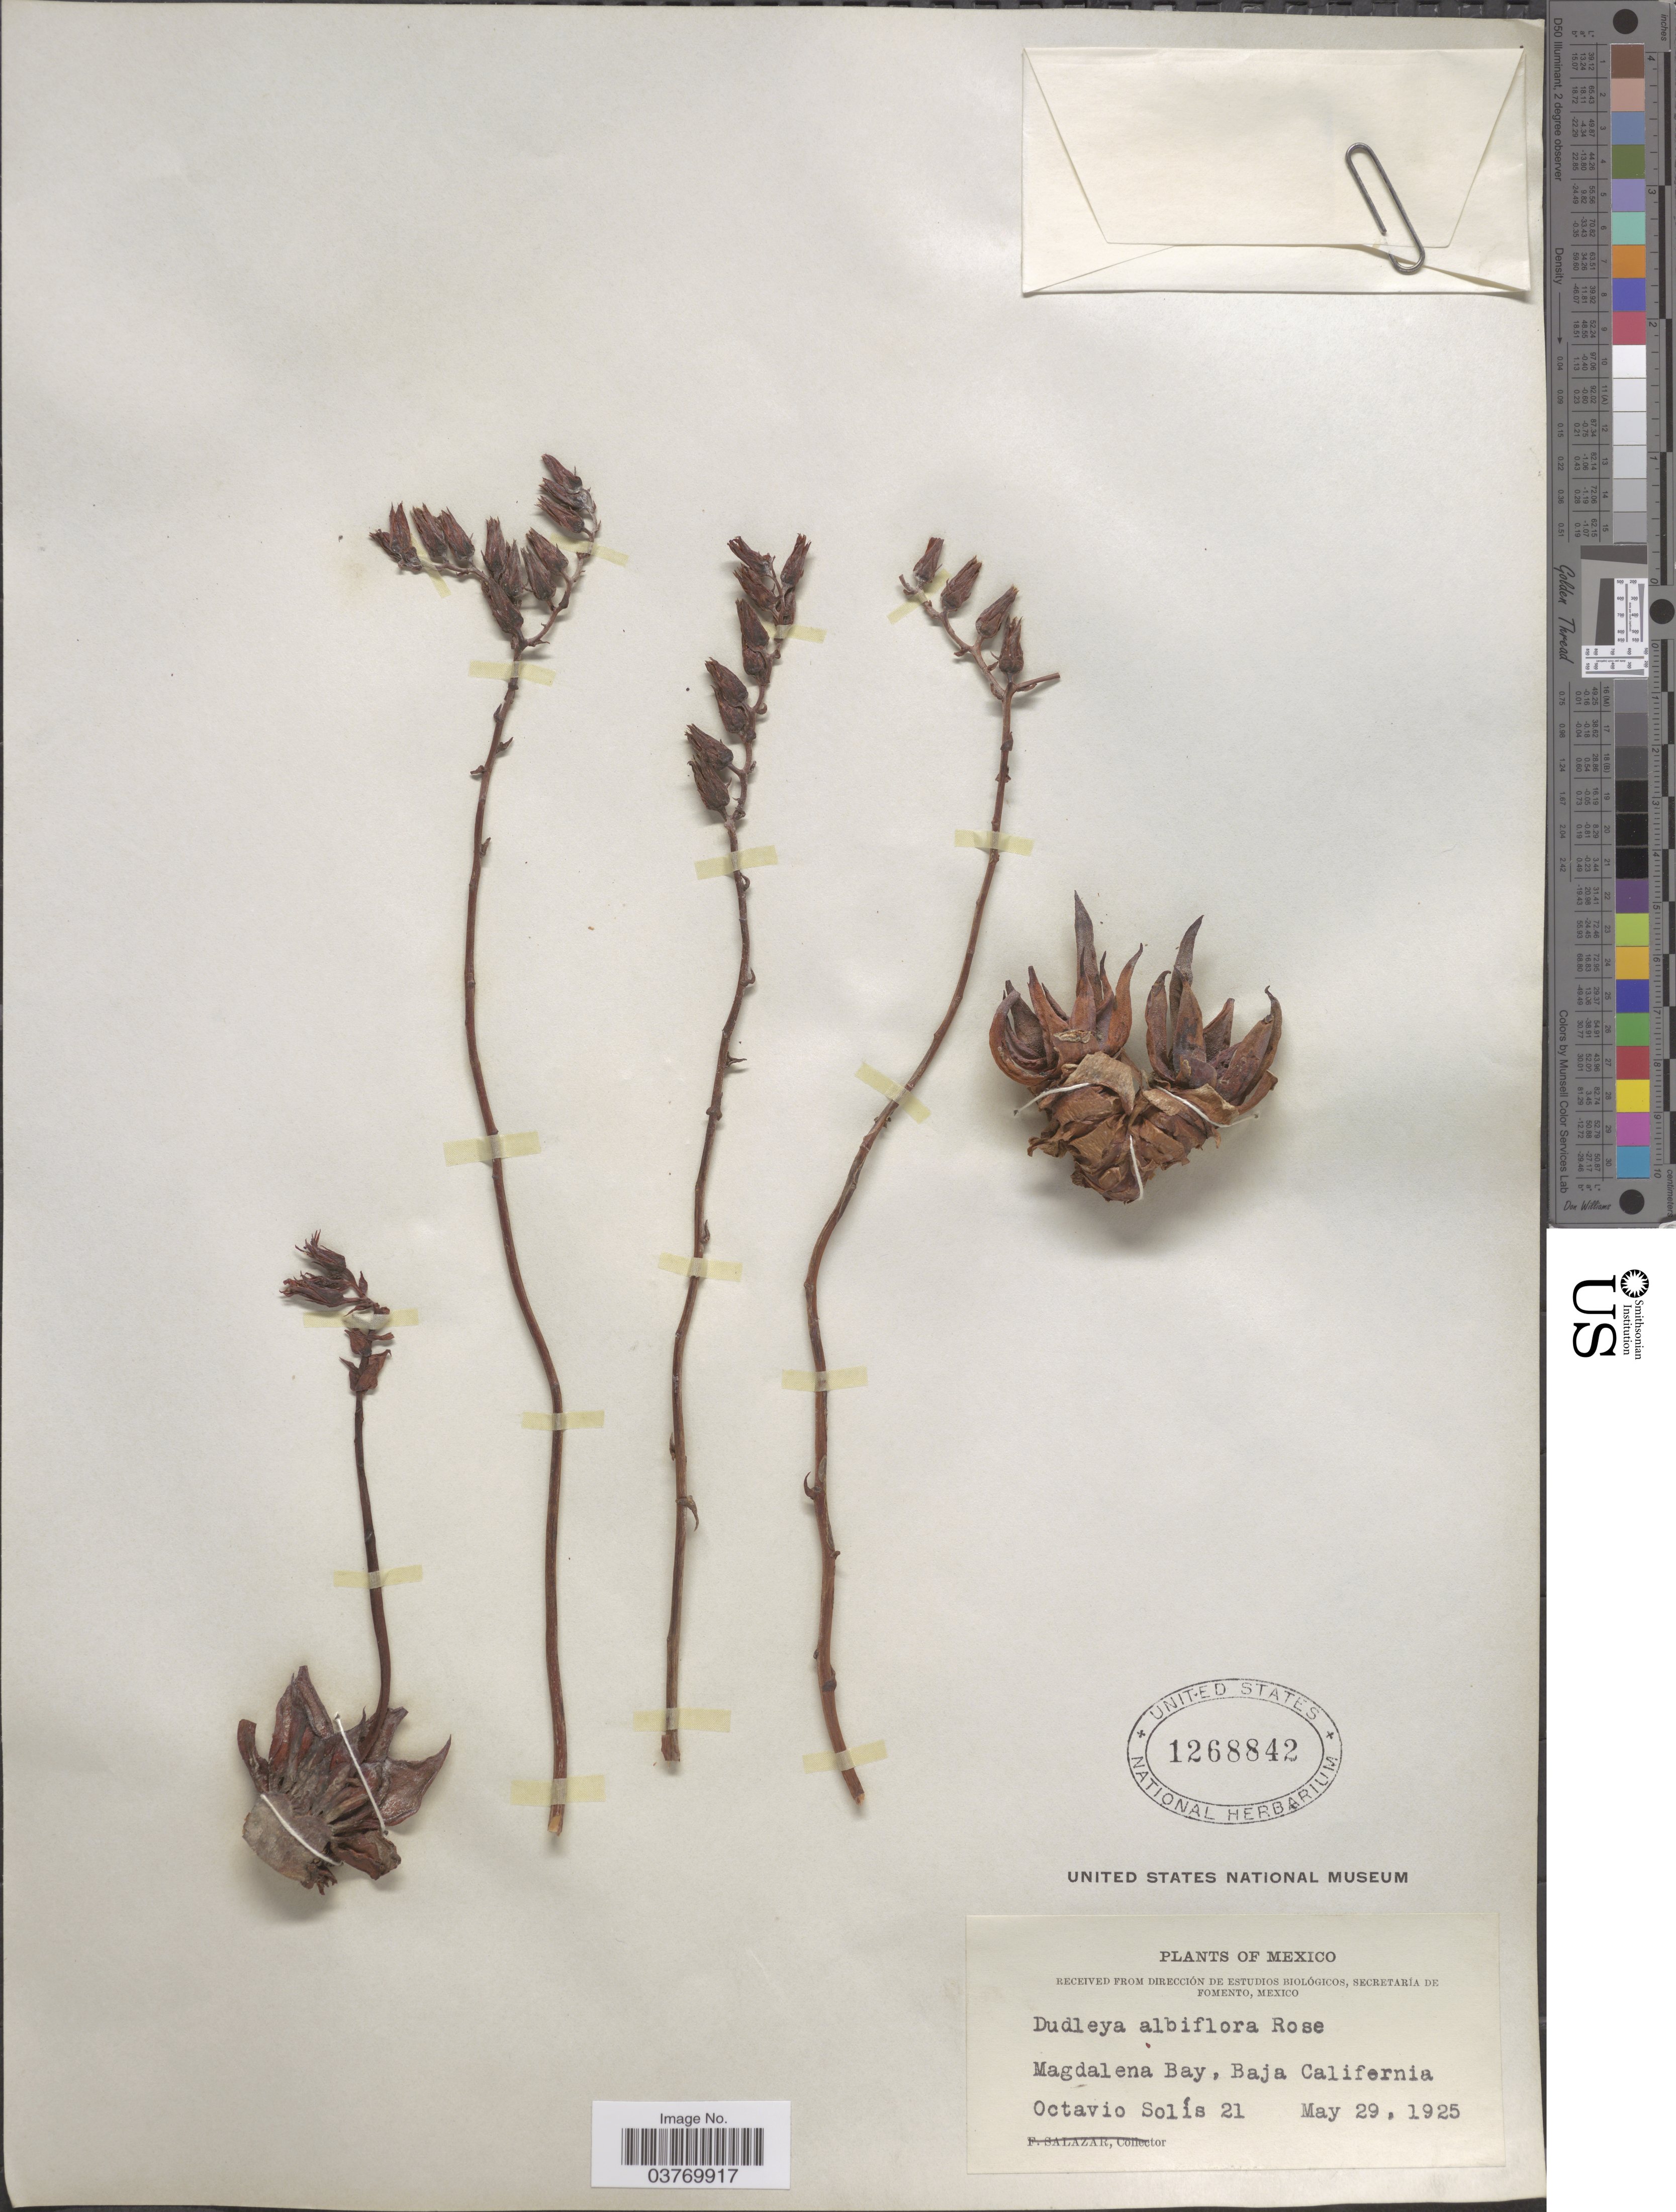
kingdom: Plantae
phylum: Tracheophyta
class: Magnoliopsida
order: Saxifragales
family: Crassulaceae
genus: Dudleya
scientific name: Dudleya albiflora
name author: Rose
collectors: O. Solis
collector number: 21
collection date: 1925-05-29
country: Mexico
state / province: Baja California Sur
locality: Magdalena Bay.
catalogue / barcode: US 1268842